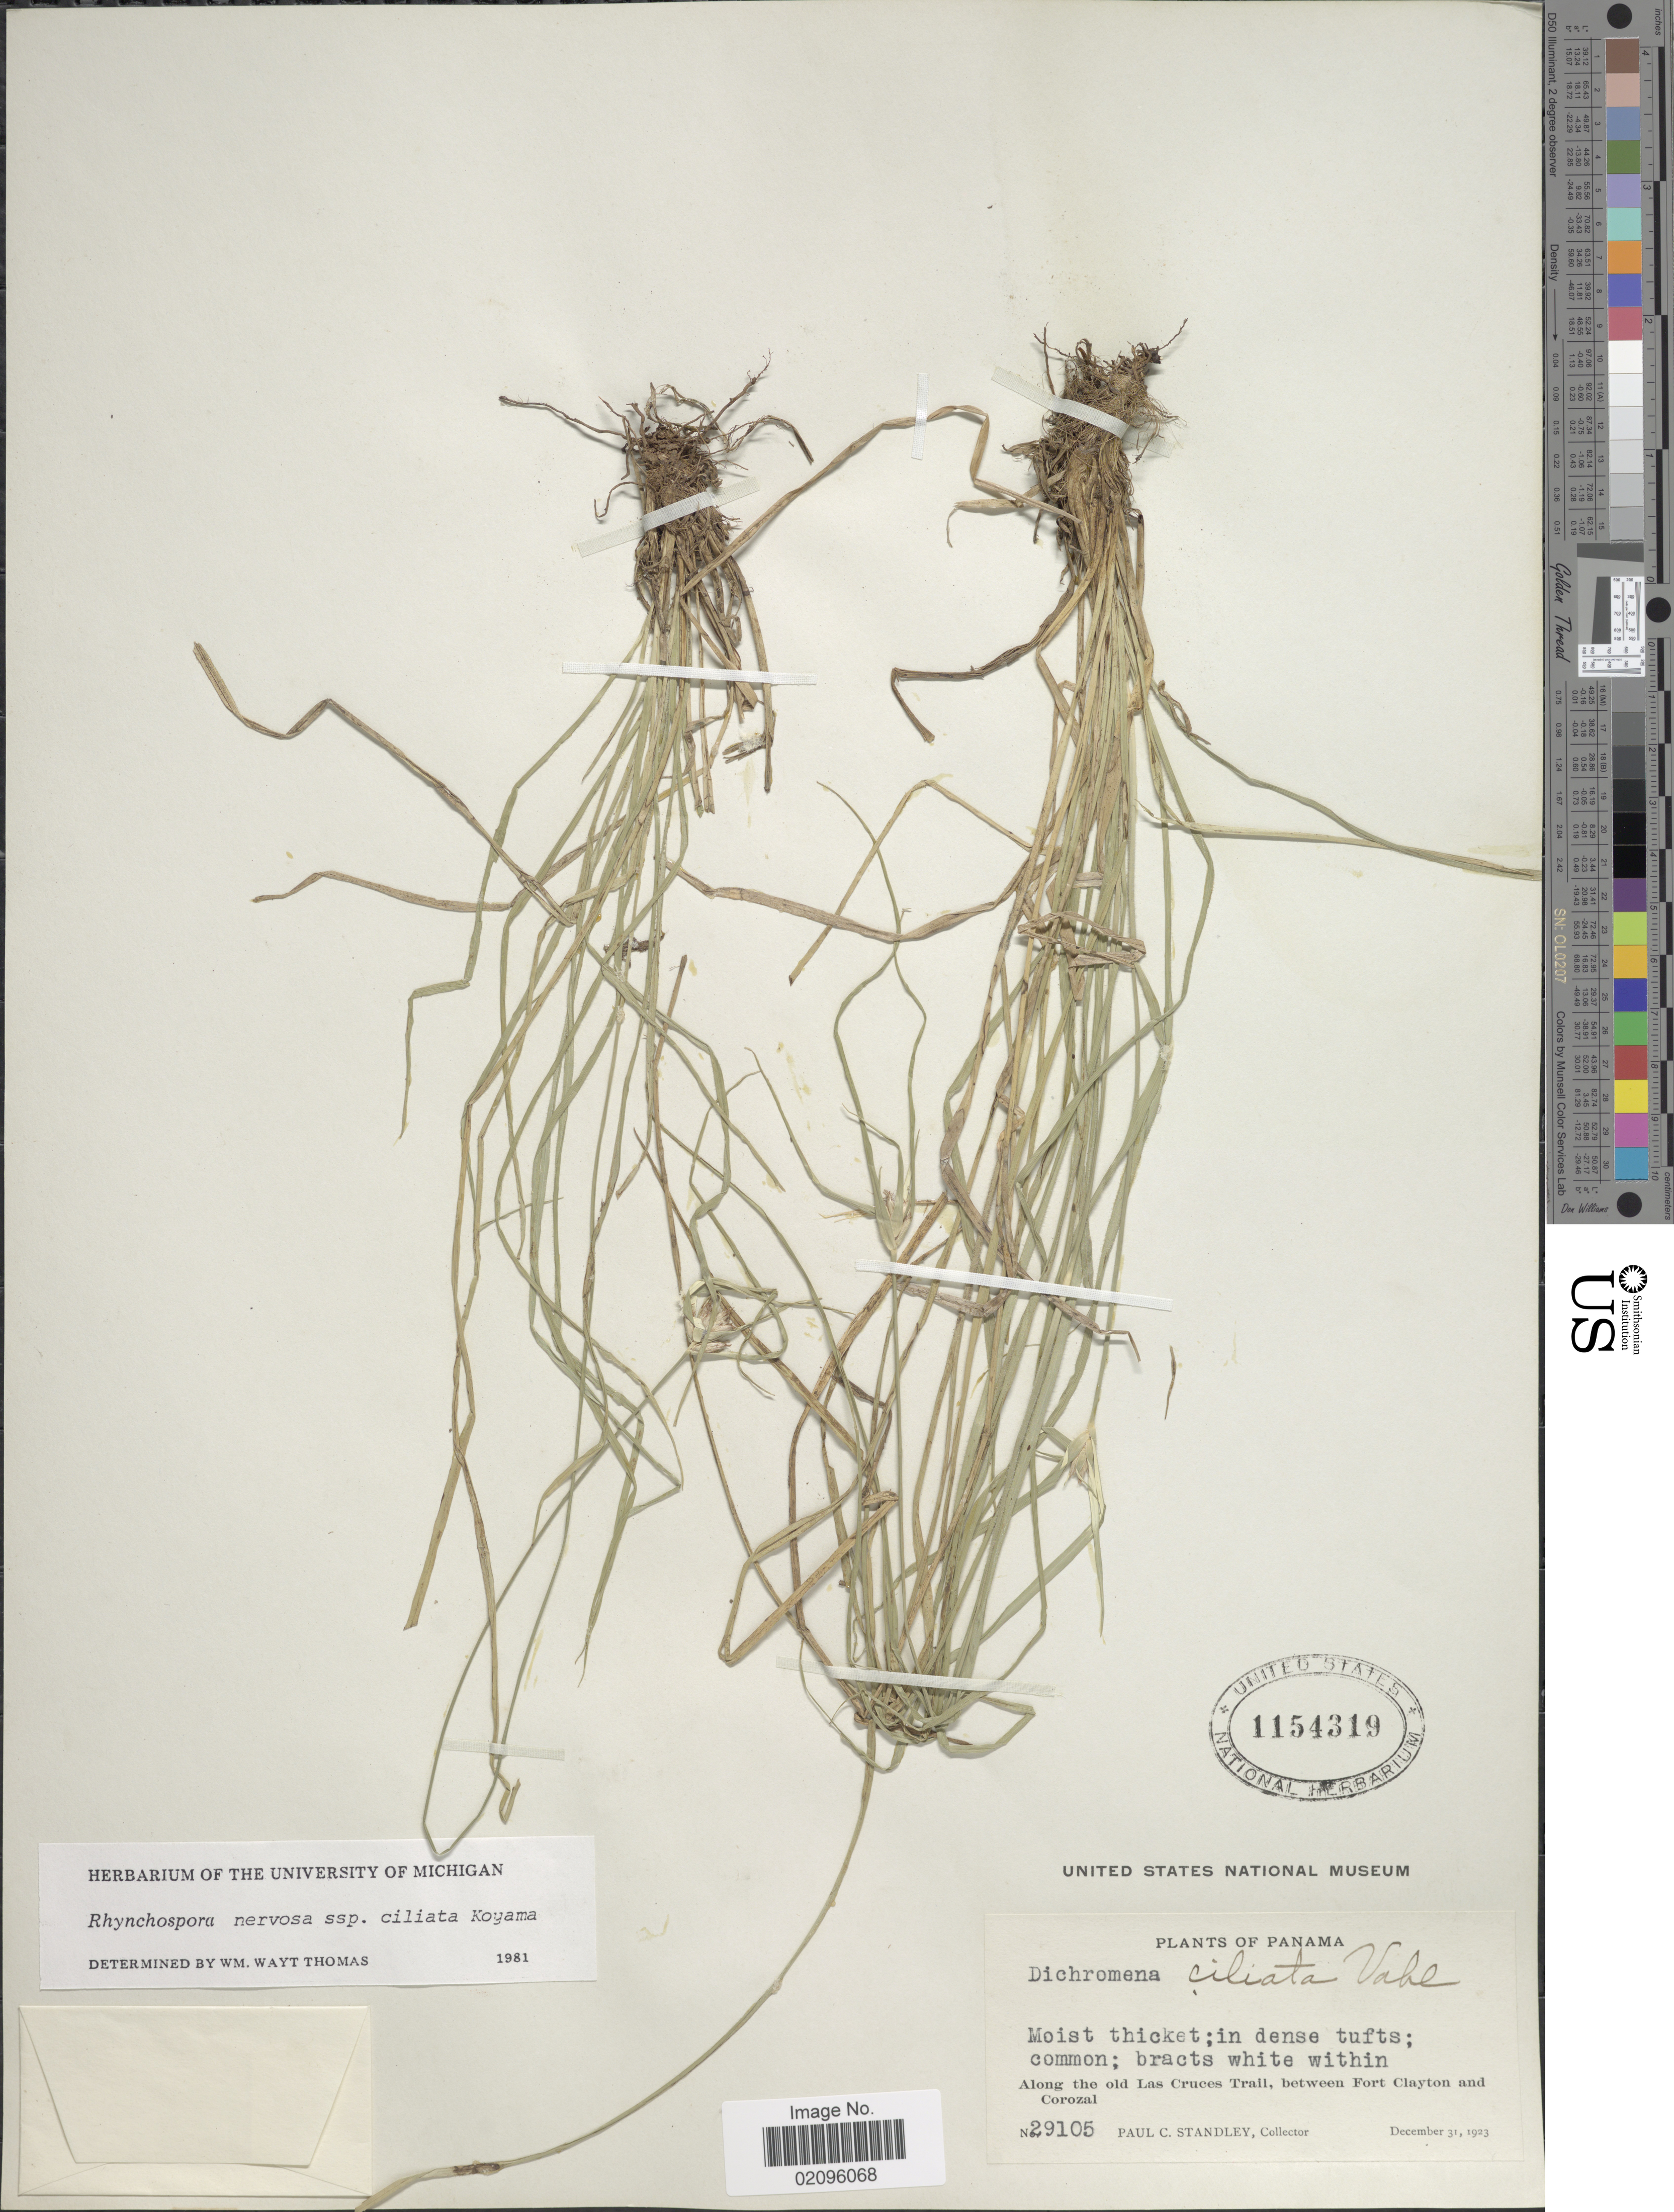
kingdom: Plantae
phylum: Tracheophyta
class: Liliopsida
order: Poales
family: Cyperaceae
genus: Rhynchospora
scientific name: Rhynchospora nervosa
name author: (Vahl) Boeckeler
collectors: P. C. Standley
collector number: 29105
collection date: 1913-12-31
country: Panama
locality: Moist thicket, along the old Las Cruces Trail, between Fort Clayton and Corozal.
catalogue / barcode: US 1154319